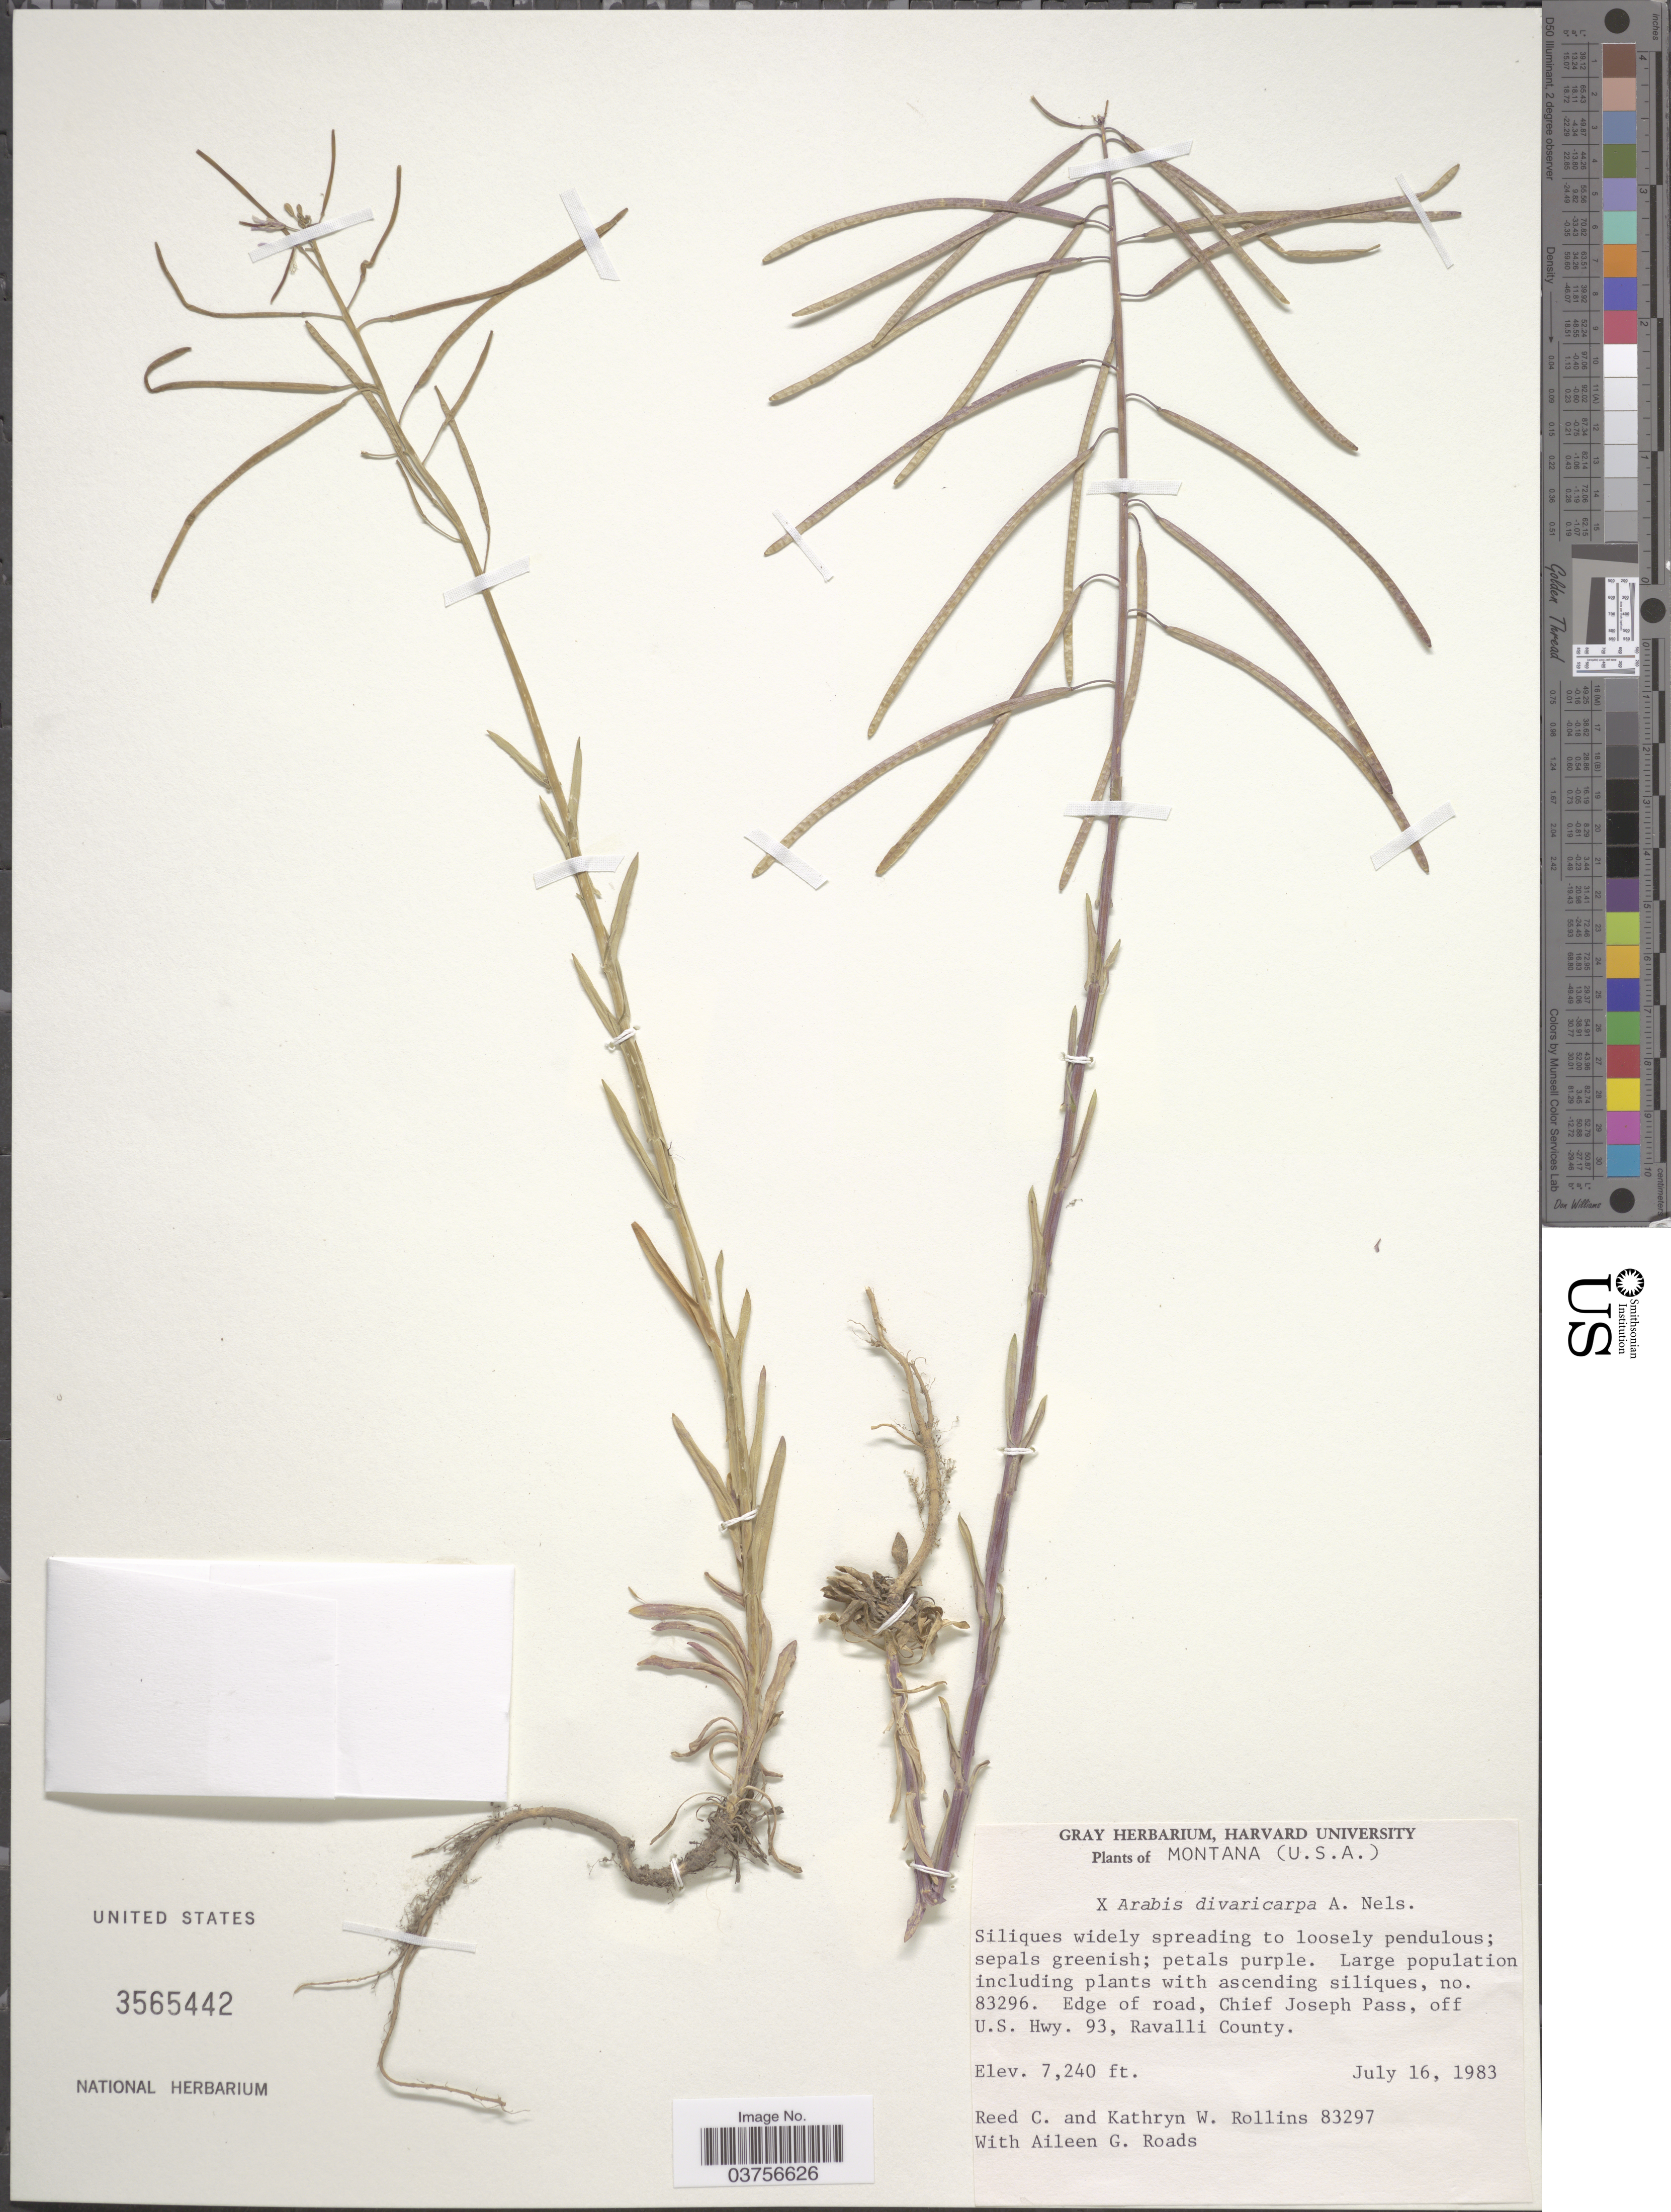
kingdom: Plantae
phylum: Tracheophyta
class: Magnoliopsida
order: Brassicales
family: Brassicaceae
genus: Arabis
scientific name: Arabis divaricarpa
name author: A. Nelson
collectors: R. C. Rollins, K. W. Rollins & A. Roads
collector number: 83297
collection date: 1983-07-16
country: United States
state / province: Montana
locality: Edge of road, Chief Joseph Pass, off U. S. Hwy. 93, Ravalli County.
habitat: edge of road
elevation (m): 2207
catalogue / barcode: US 3565442